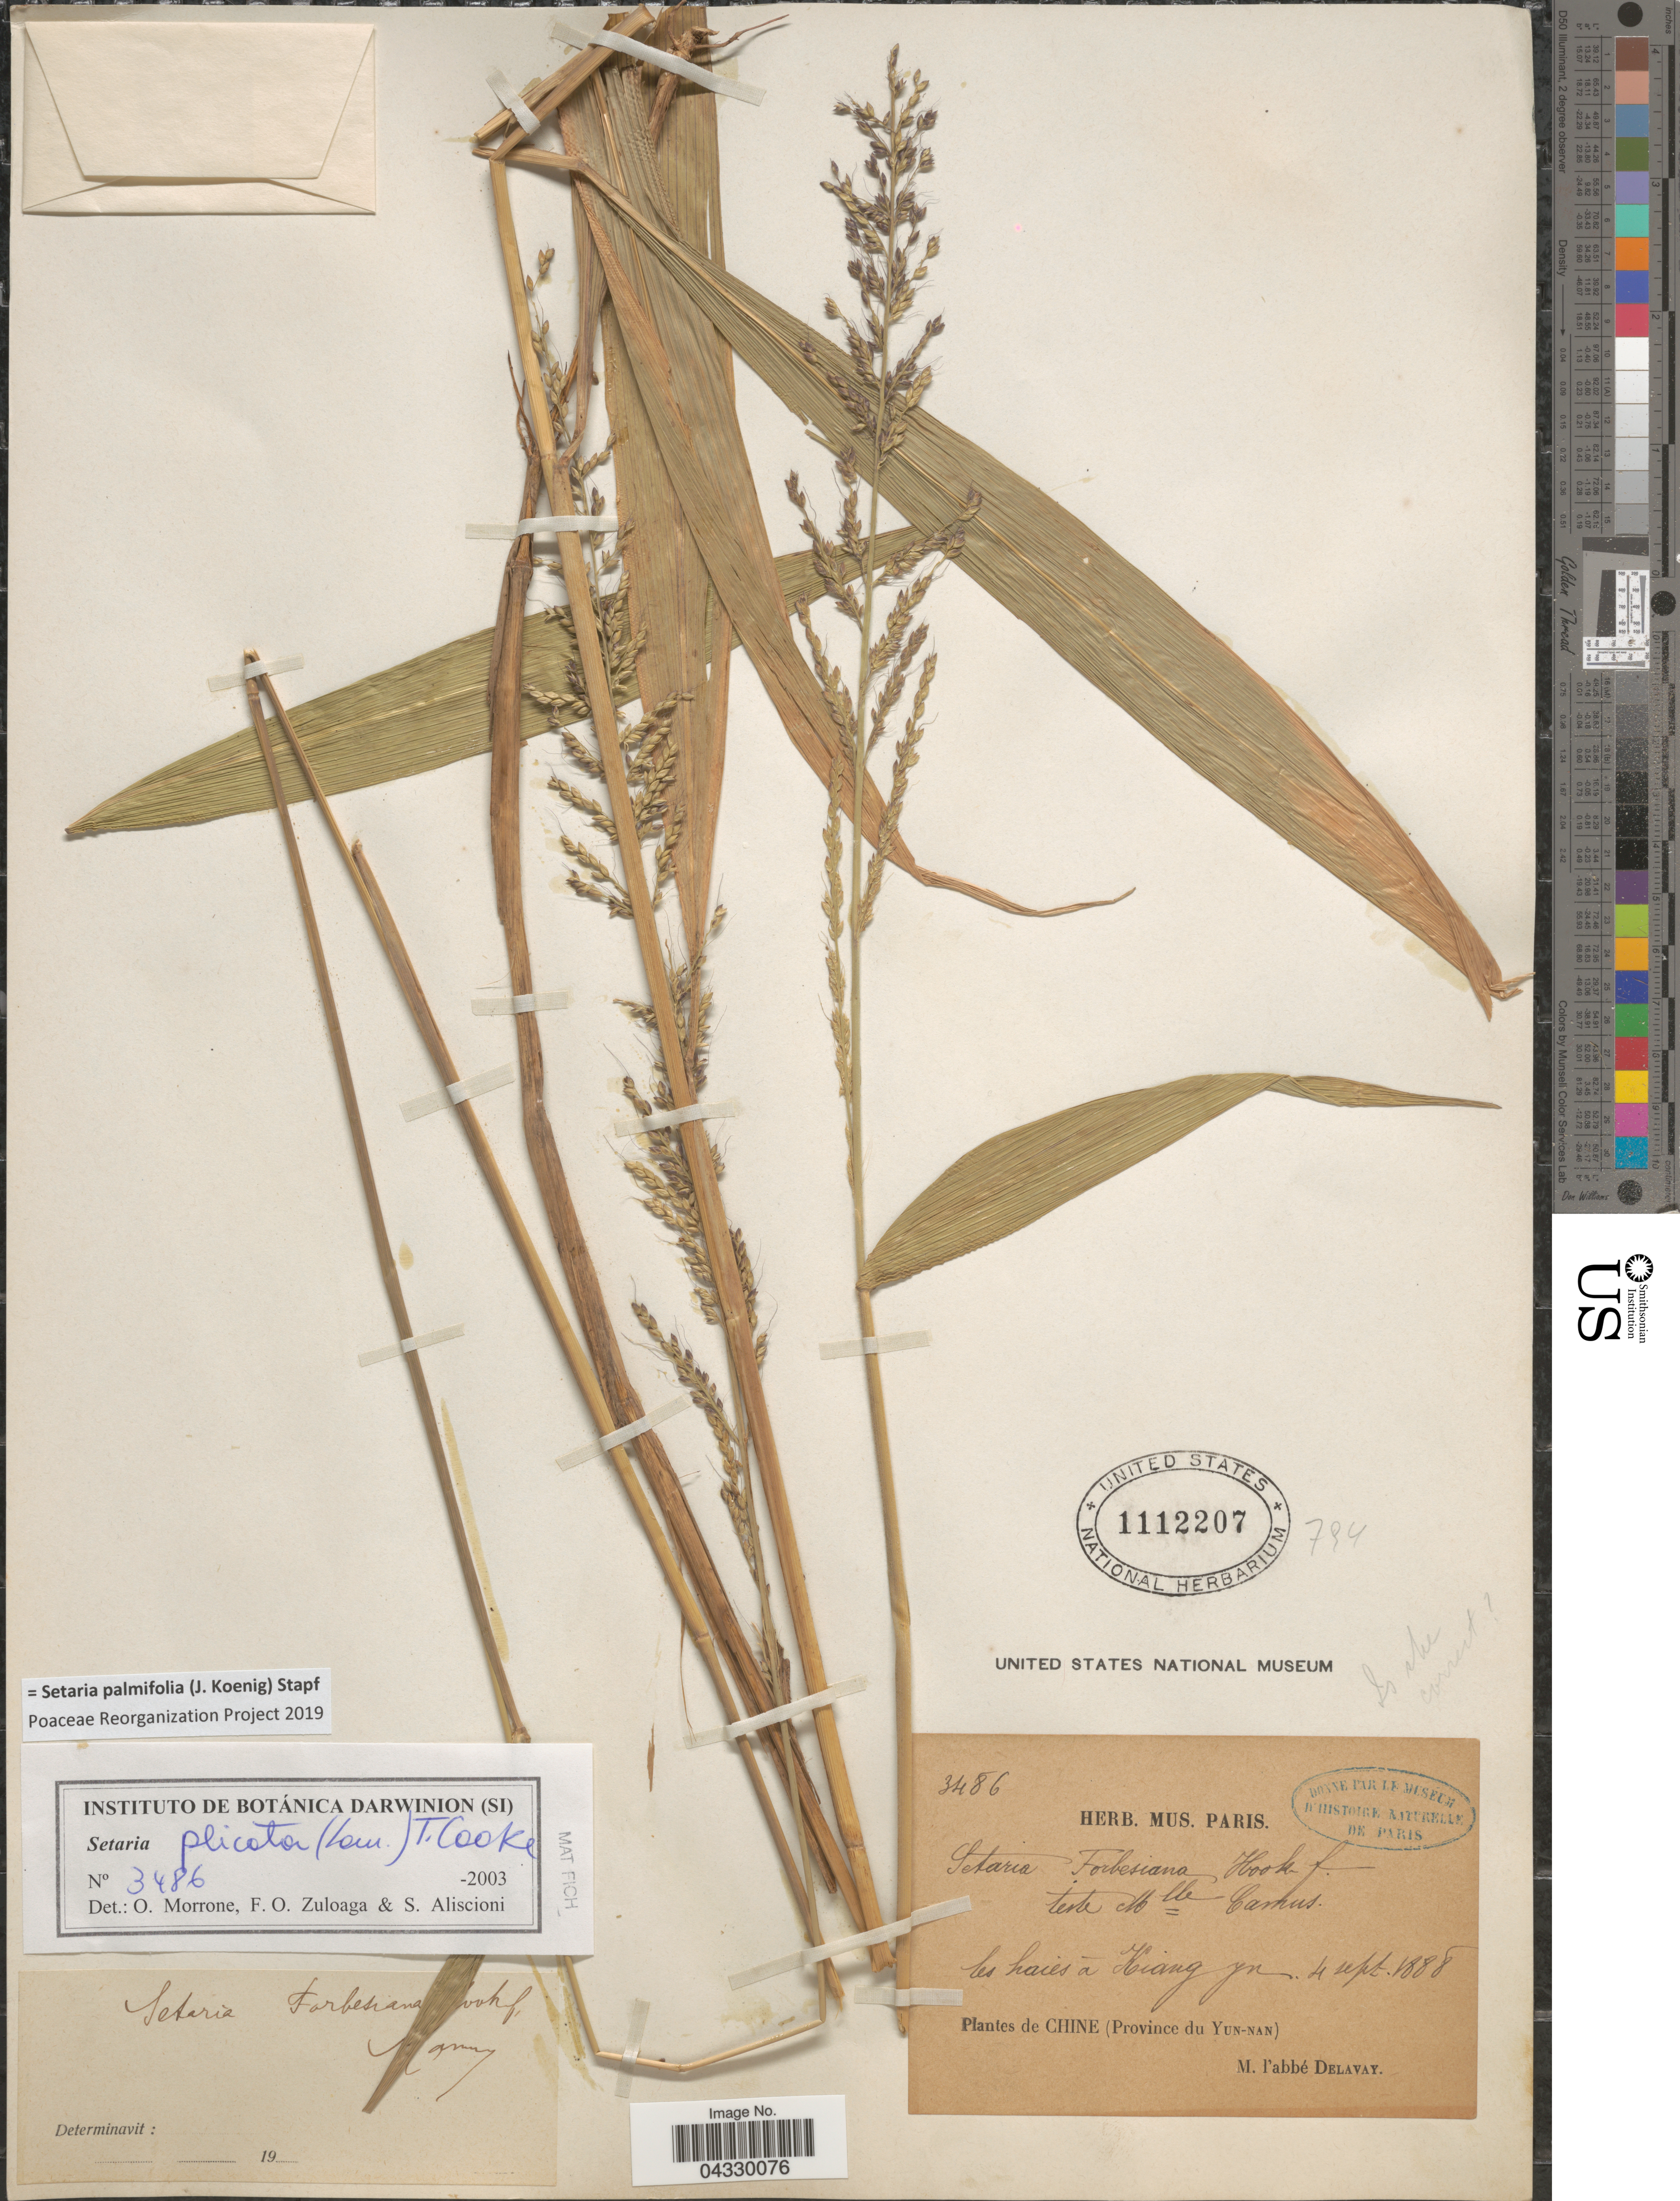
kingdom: Plantae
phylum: Tracheophyta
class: Liliopsida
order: Poales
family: Poaceae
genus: Setaria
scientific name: Setaria palmifolia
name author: (J. Koenig) Stapf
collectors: P. Delavay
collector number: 3486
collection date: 1888-09-04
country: China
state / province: Yunnan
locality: Les haies á Kiang yu. Chine.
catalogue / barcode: US 1112207